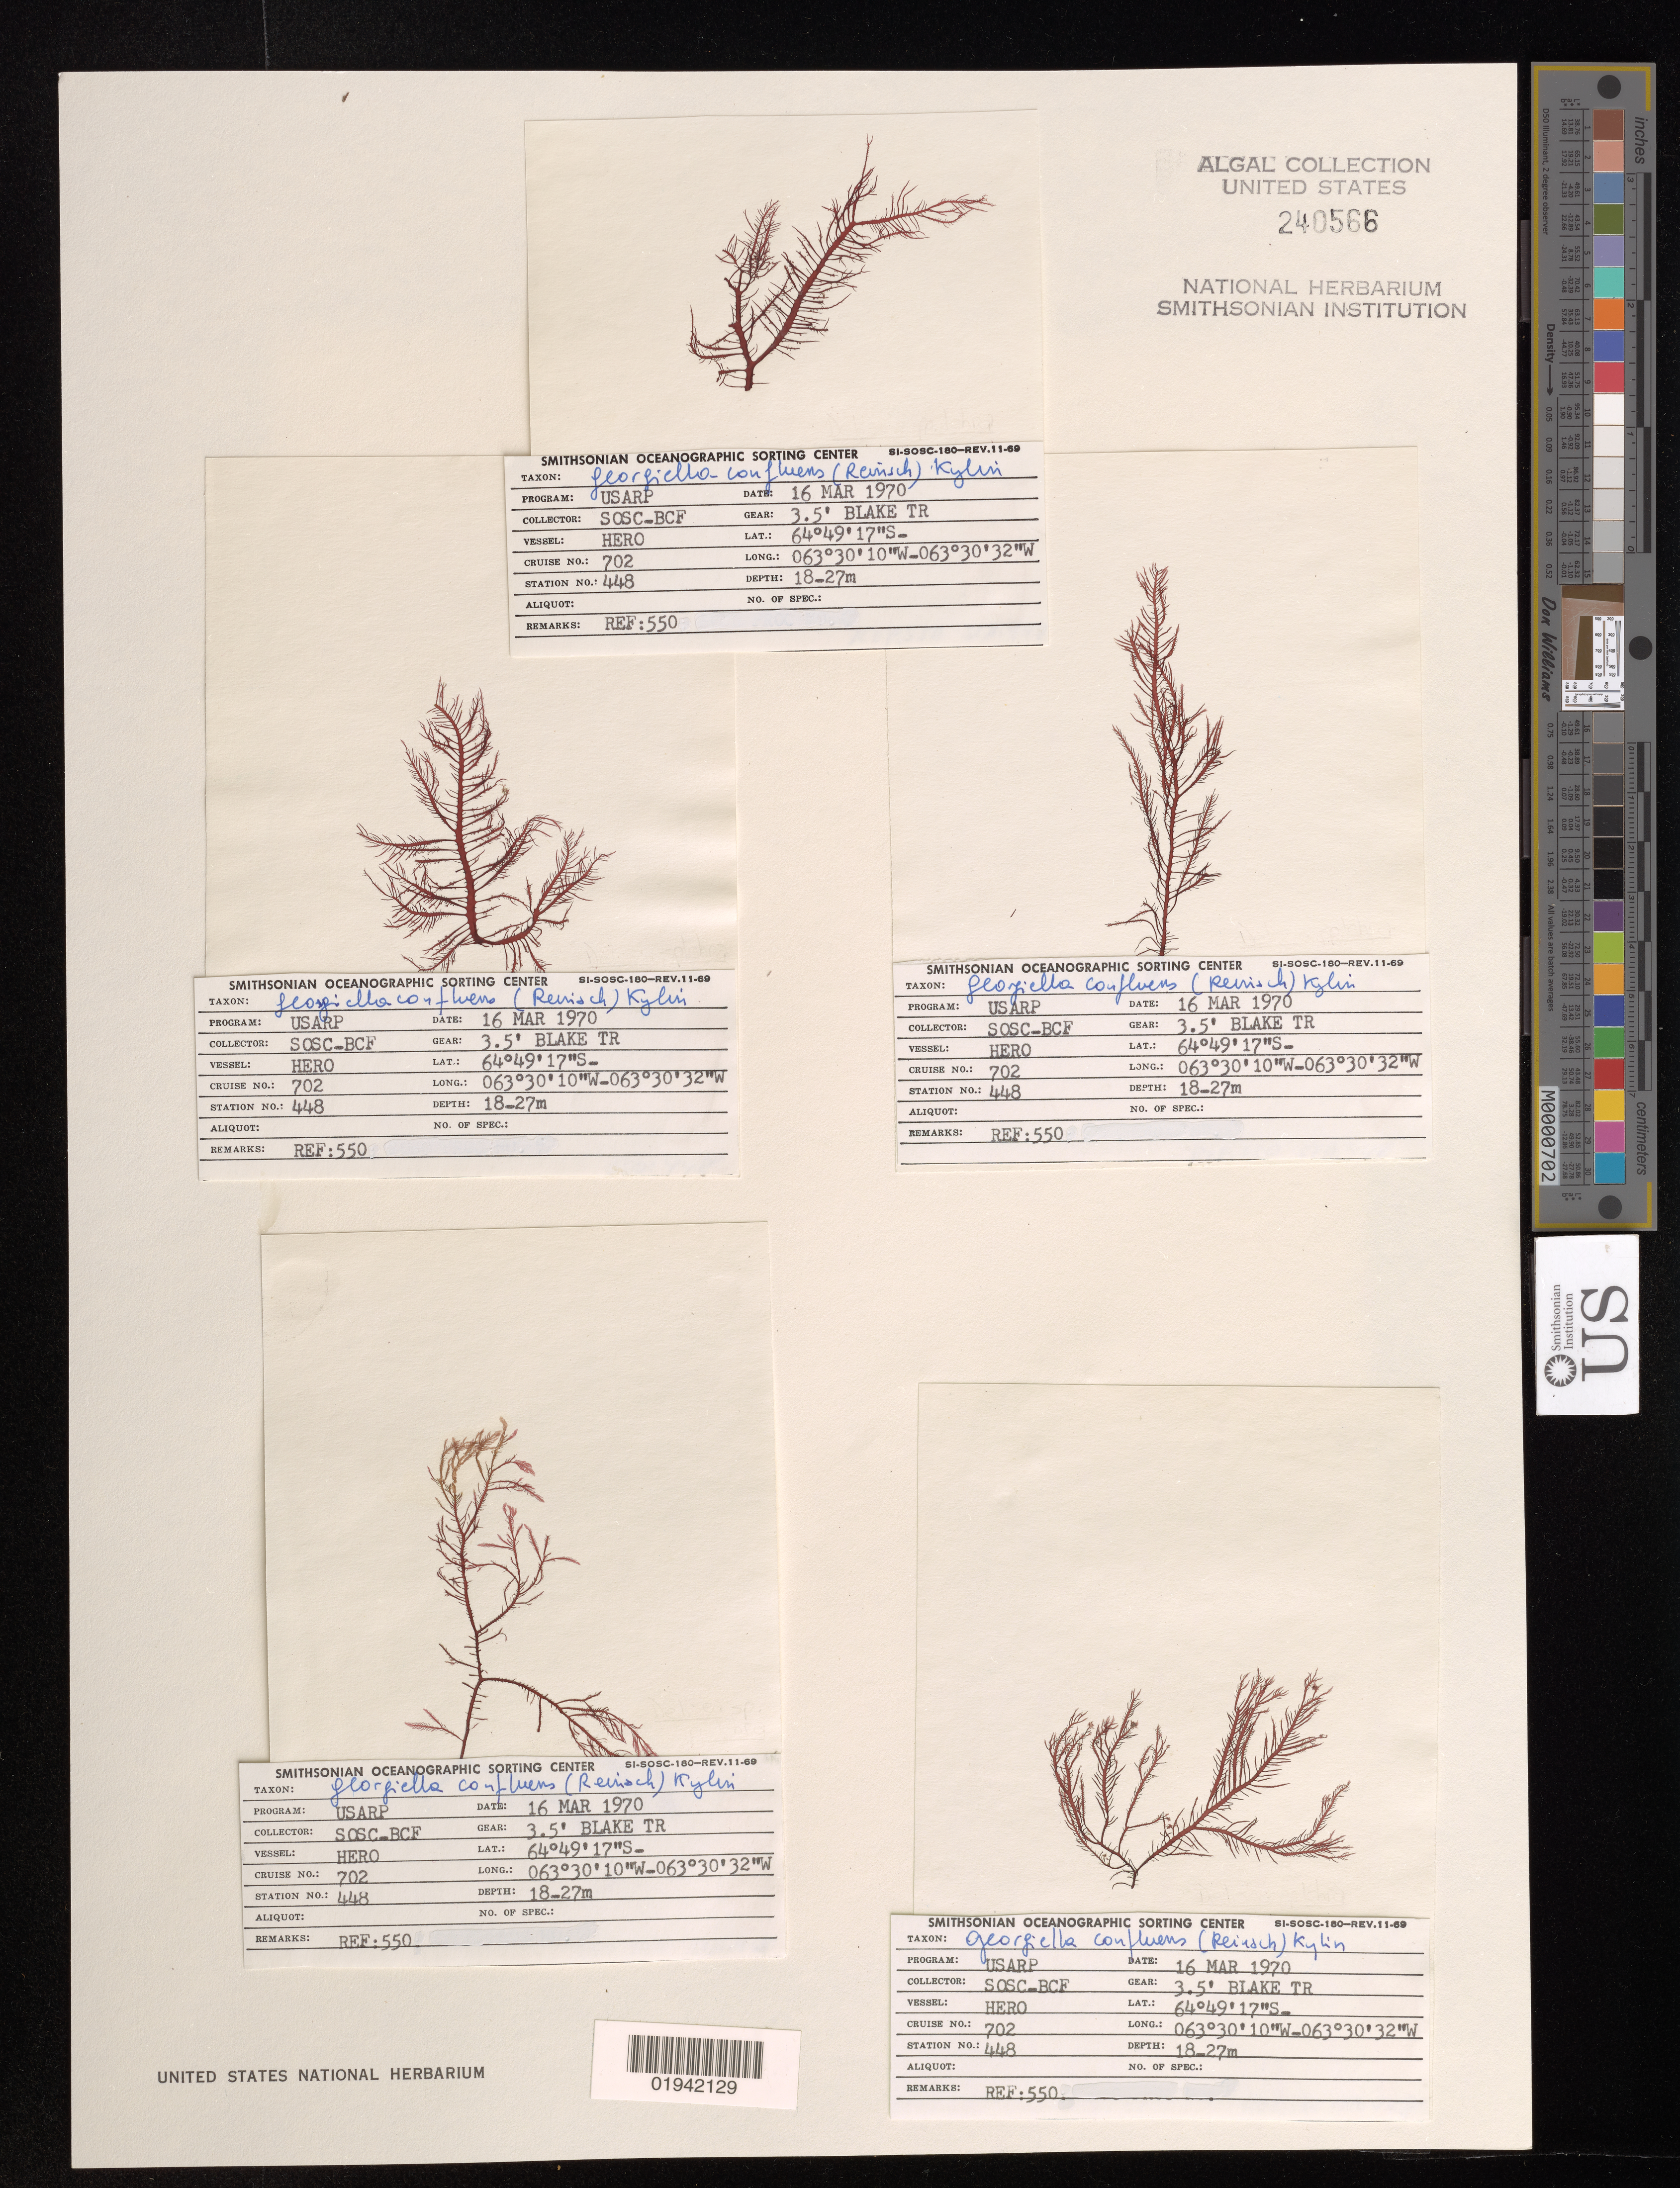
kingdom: Plantae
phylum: Rhodophyta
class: Florideophyceae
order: Ceramiales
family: Wrangeliaceae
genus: Georgiella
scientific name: Georgiella confluens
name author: (Reinsch) Kylin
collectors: SOSC-BCF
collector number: Station 488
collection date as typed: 16 Mar 1970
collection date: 1970-03-16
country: Antarctica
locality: Antarctic Peninsula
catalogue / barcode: US 240566